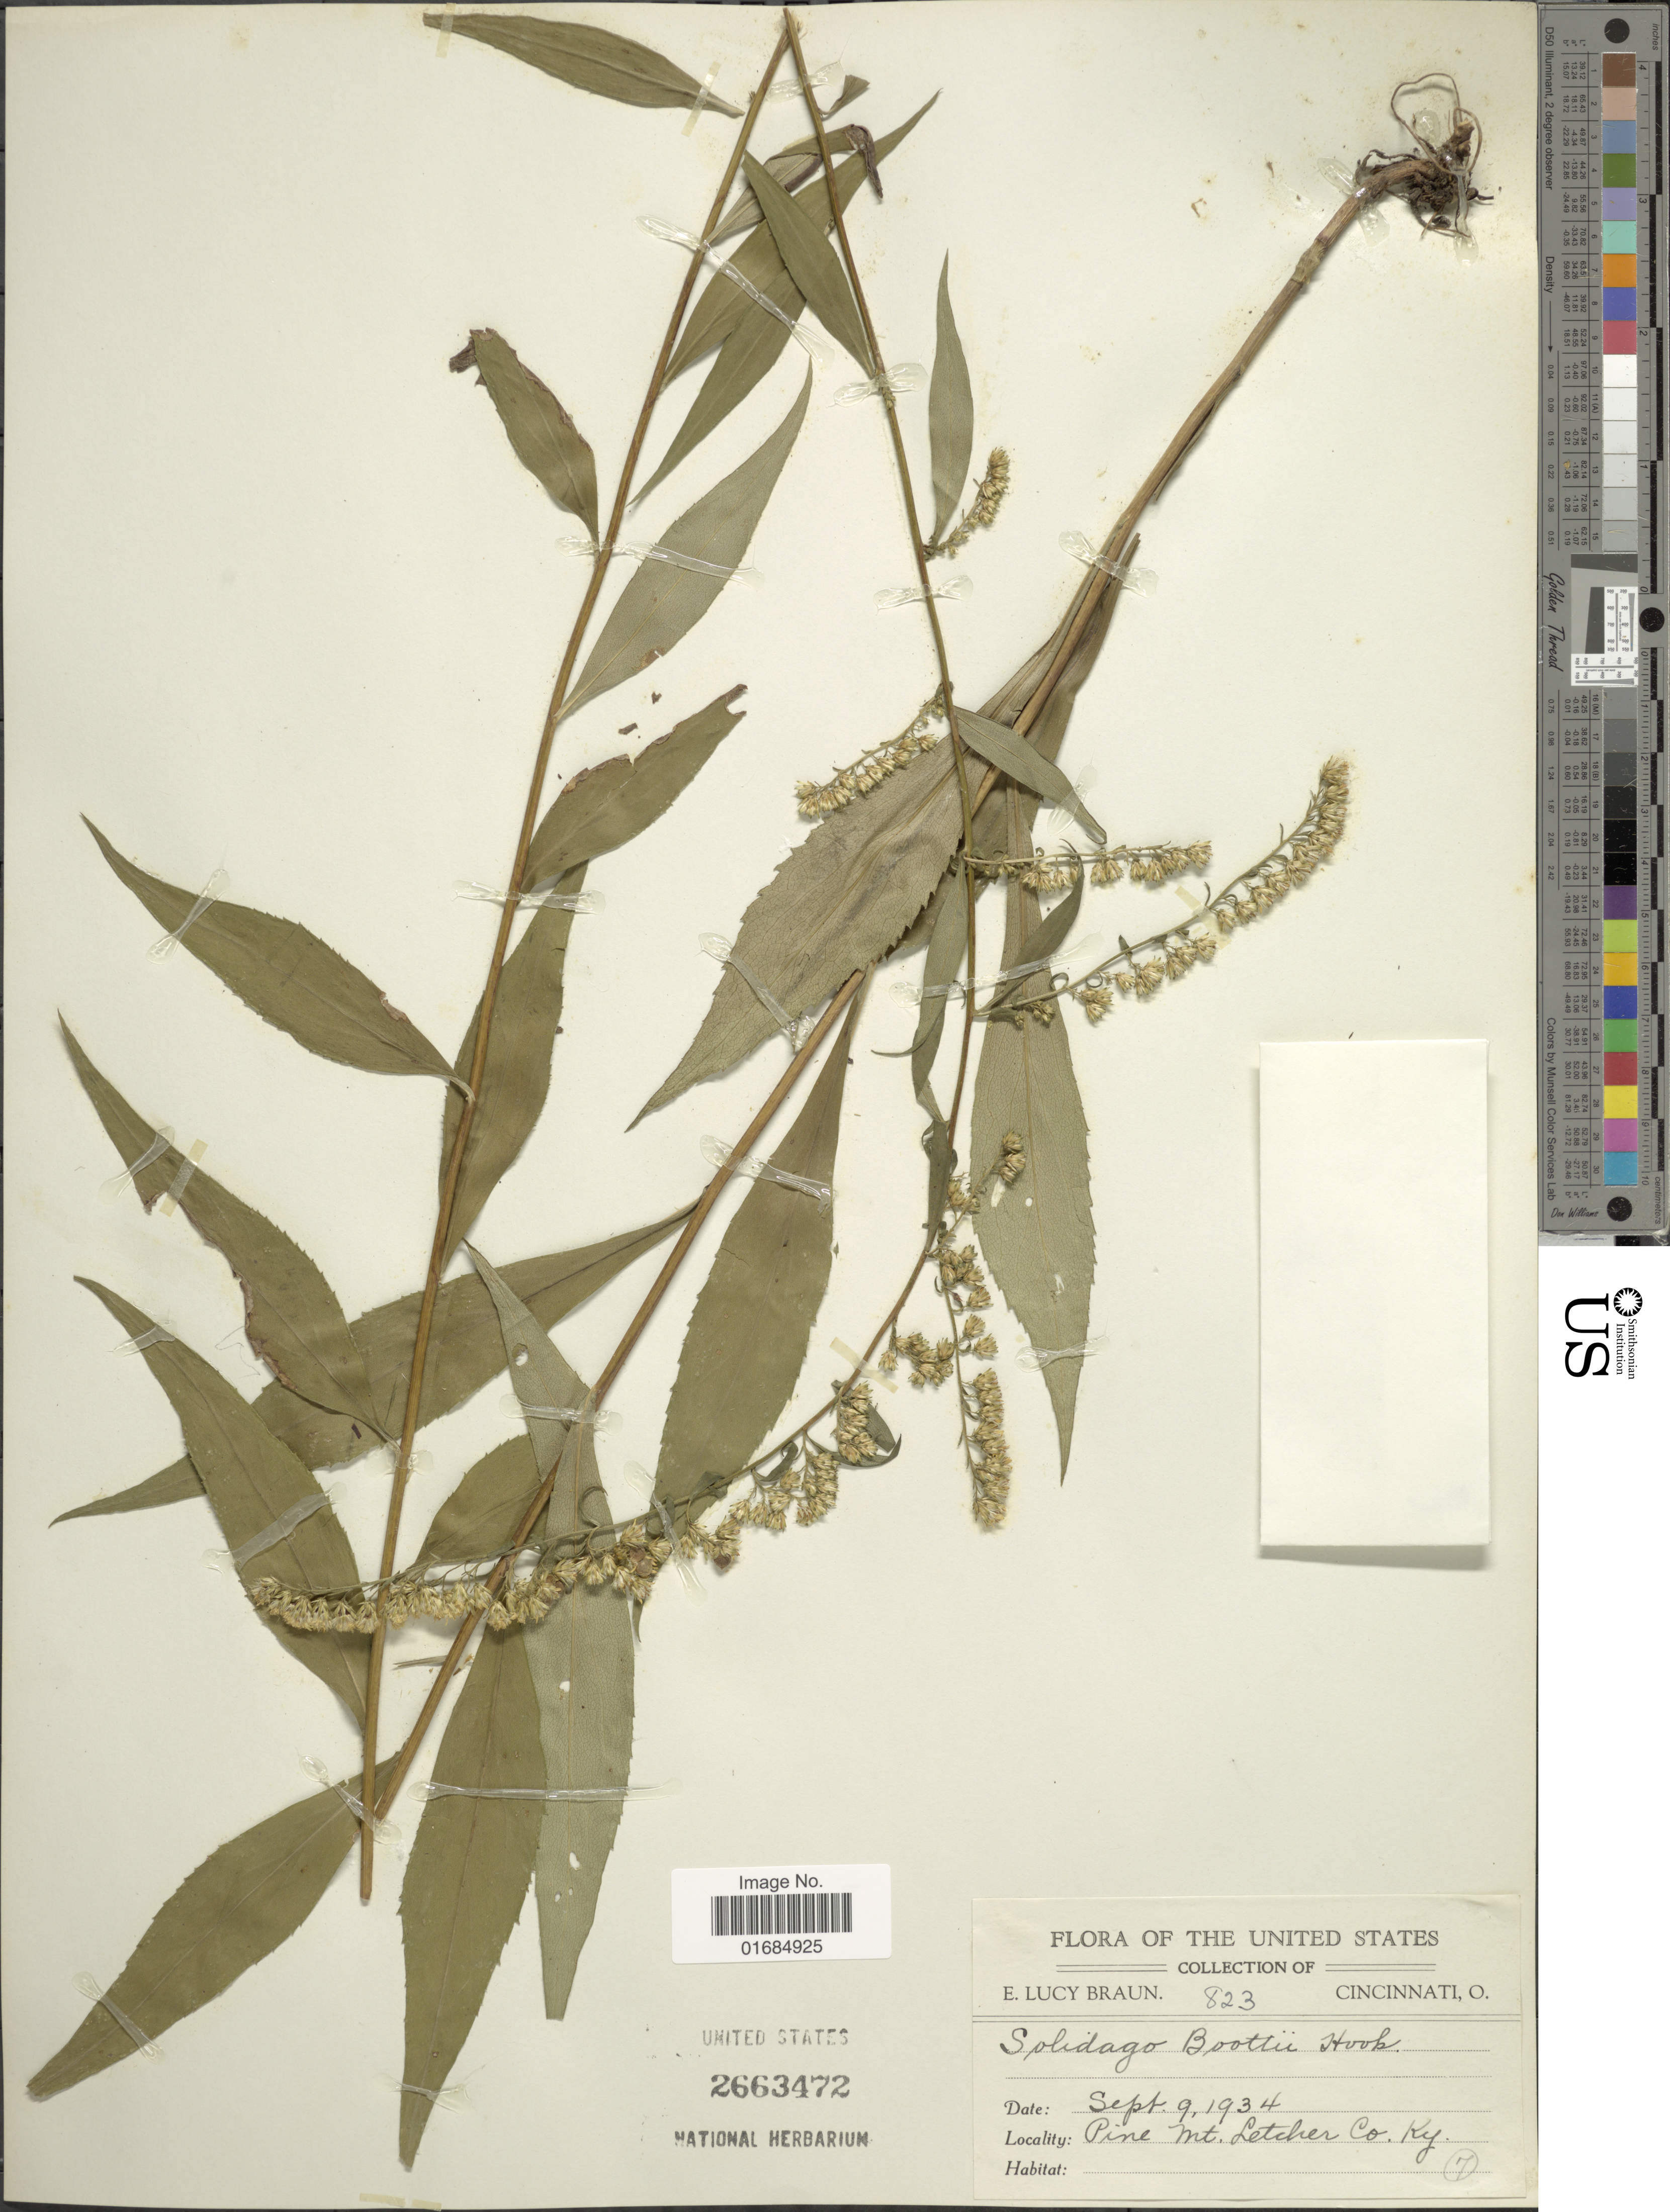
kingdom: Plantae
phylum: Tracheophyta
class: Magnoliopsida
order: Asterales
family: Asteraceae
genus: Solidago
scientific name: Solidago boottii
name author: Hook.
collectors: E. L. Braun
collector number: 823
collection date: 1934-09-09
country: United States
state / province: Kentucky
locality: Pine Mt. Letcher Co.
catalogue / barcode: US 2663472